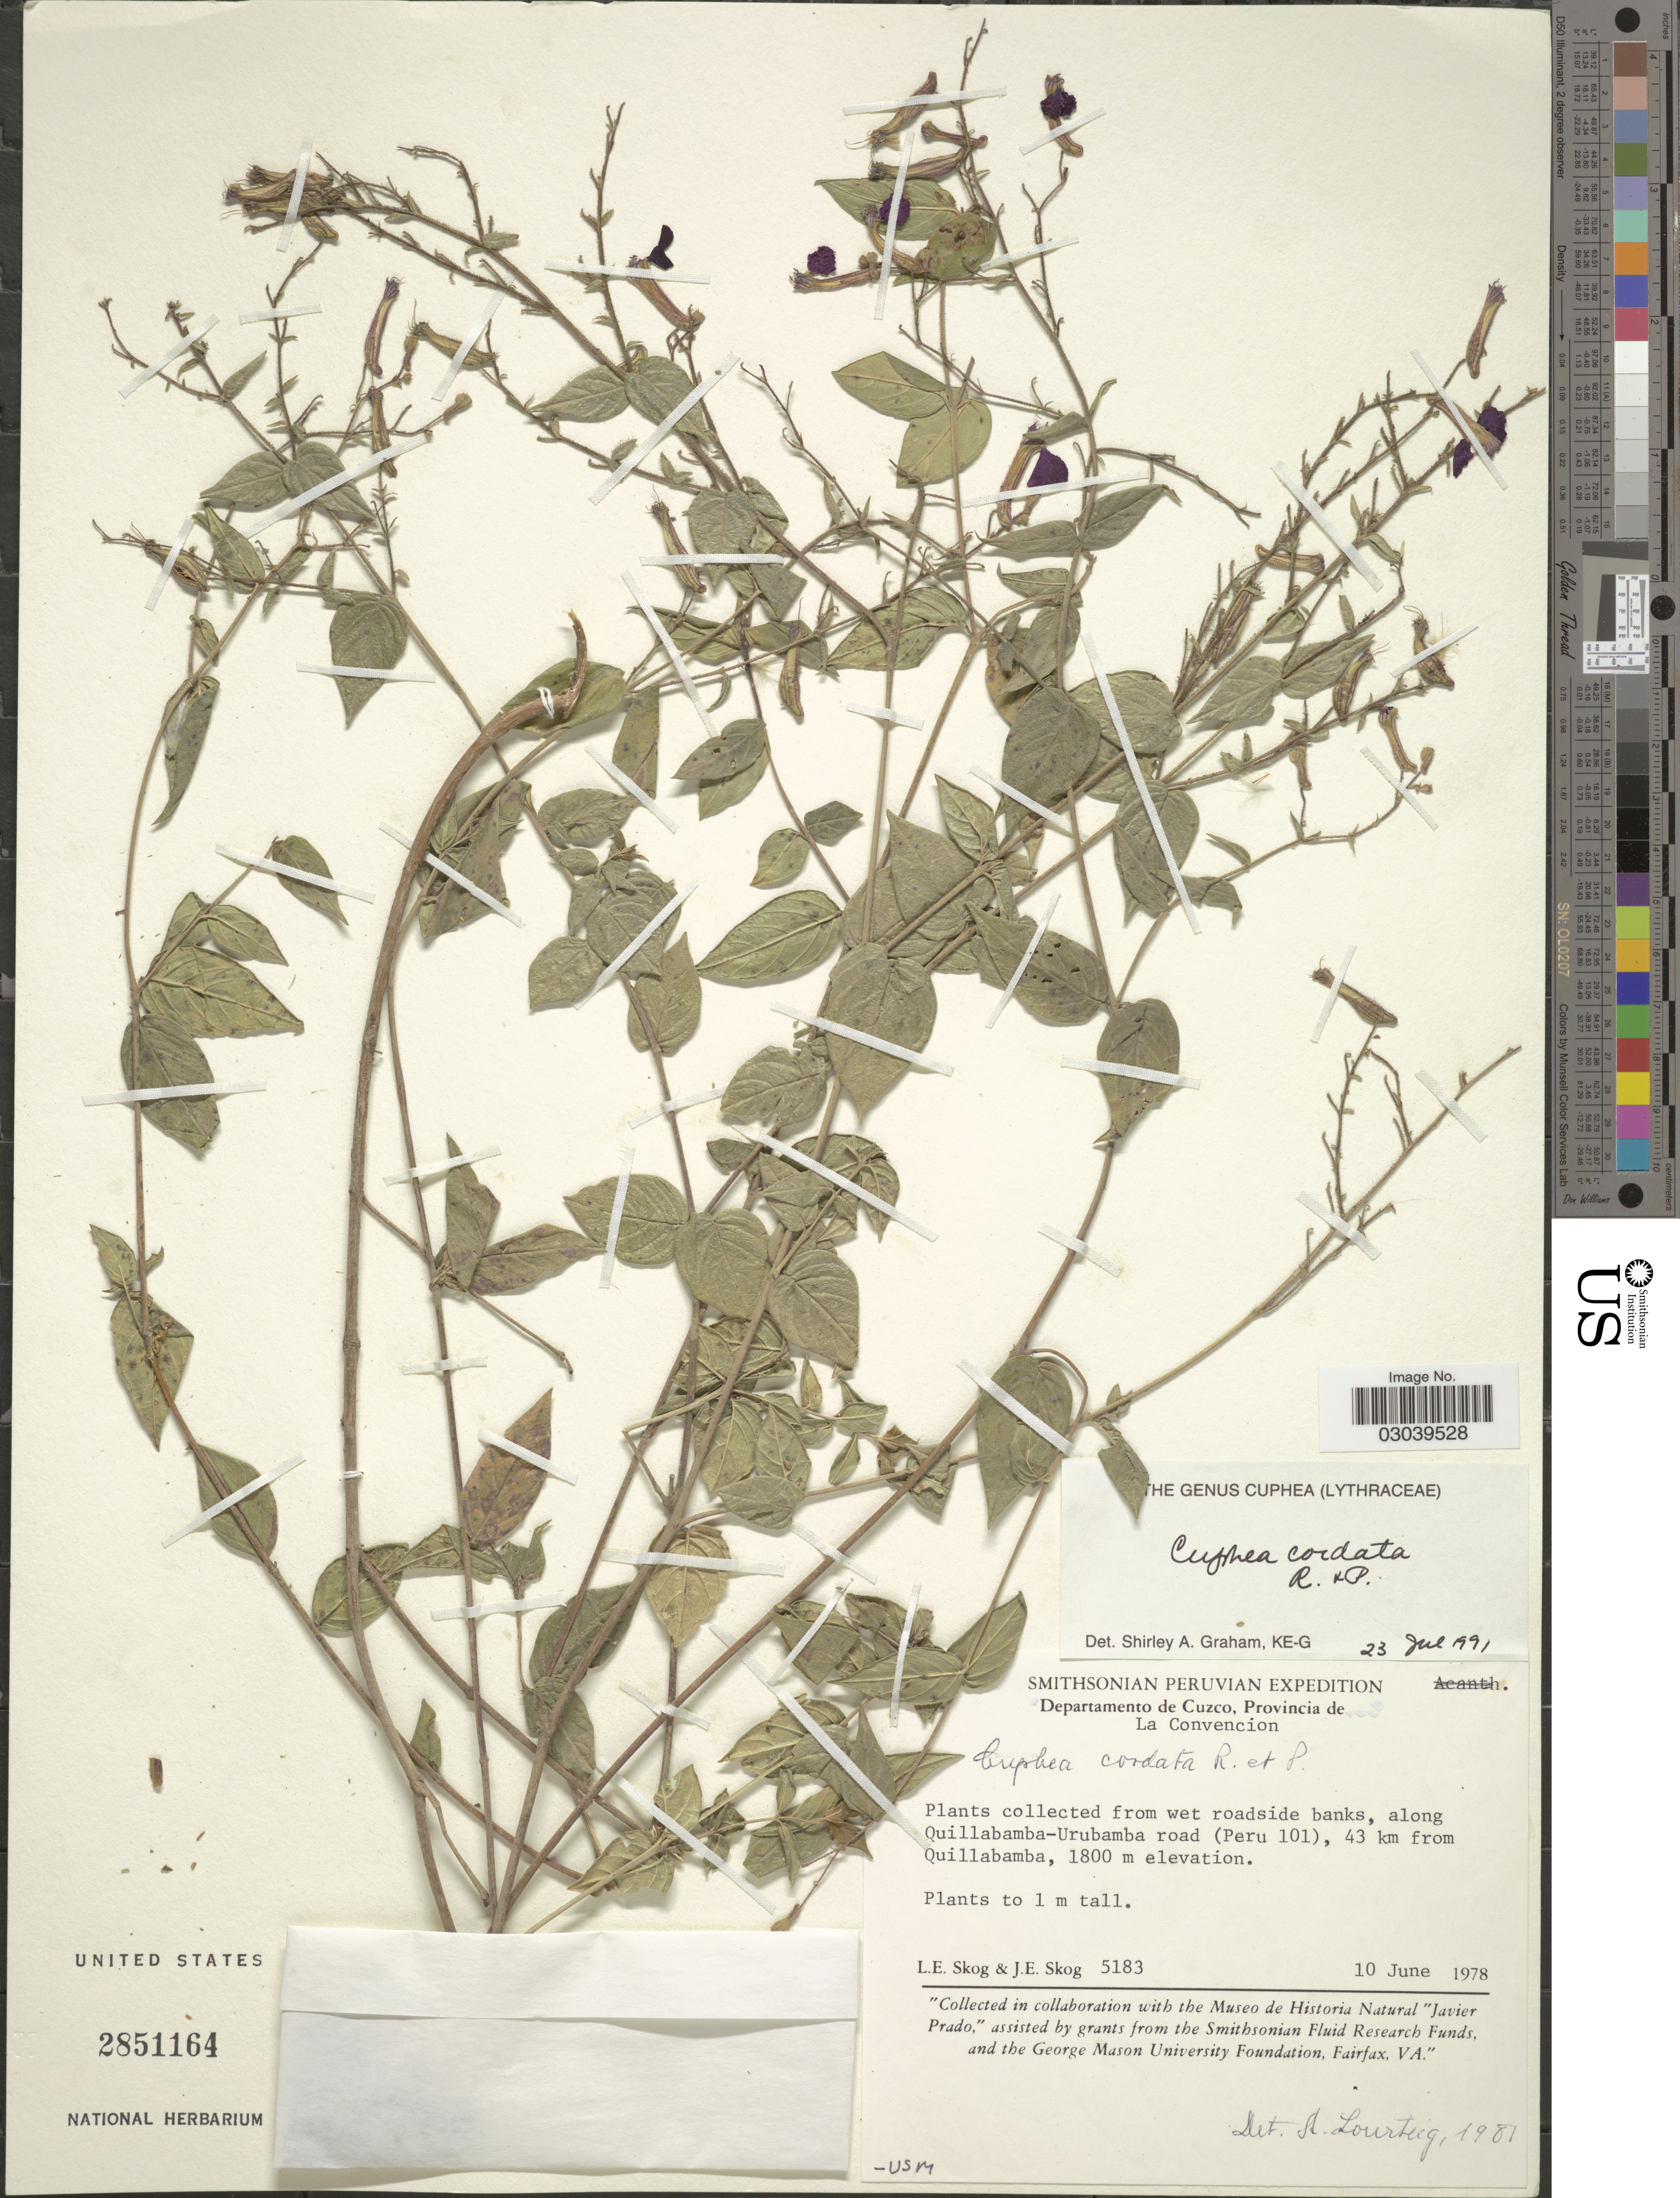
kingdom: Plantae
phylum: Tracheophyta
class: Magnoliopsida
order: Myrtales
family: Lythraceae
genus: Cuphea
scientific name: Cuphea cordata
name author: Ruiz & Pav.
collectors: L. E. Skog & J. E. Skog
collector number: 5183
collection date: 1978-06-10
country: Peru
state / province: Cusco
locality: Departamento de Cuzco, Provincia de La Convencion. Along Quillabamba-Urubamba road (Peru 101), 43 km from Quillabamba.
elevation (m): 1800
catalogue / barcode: US 2851164